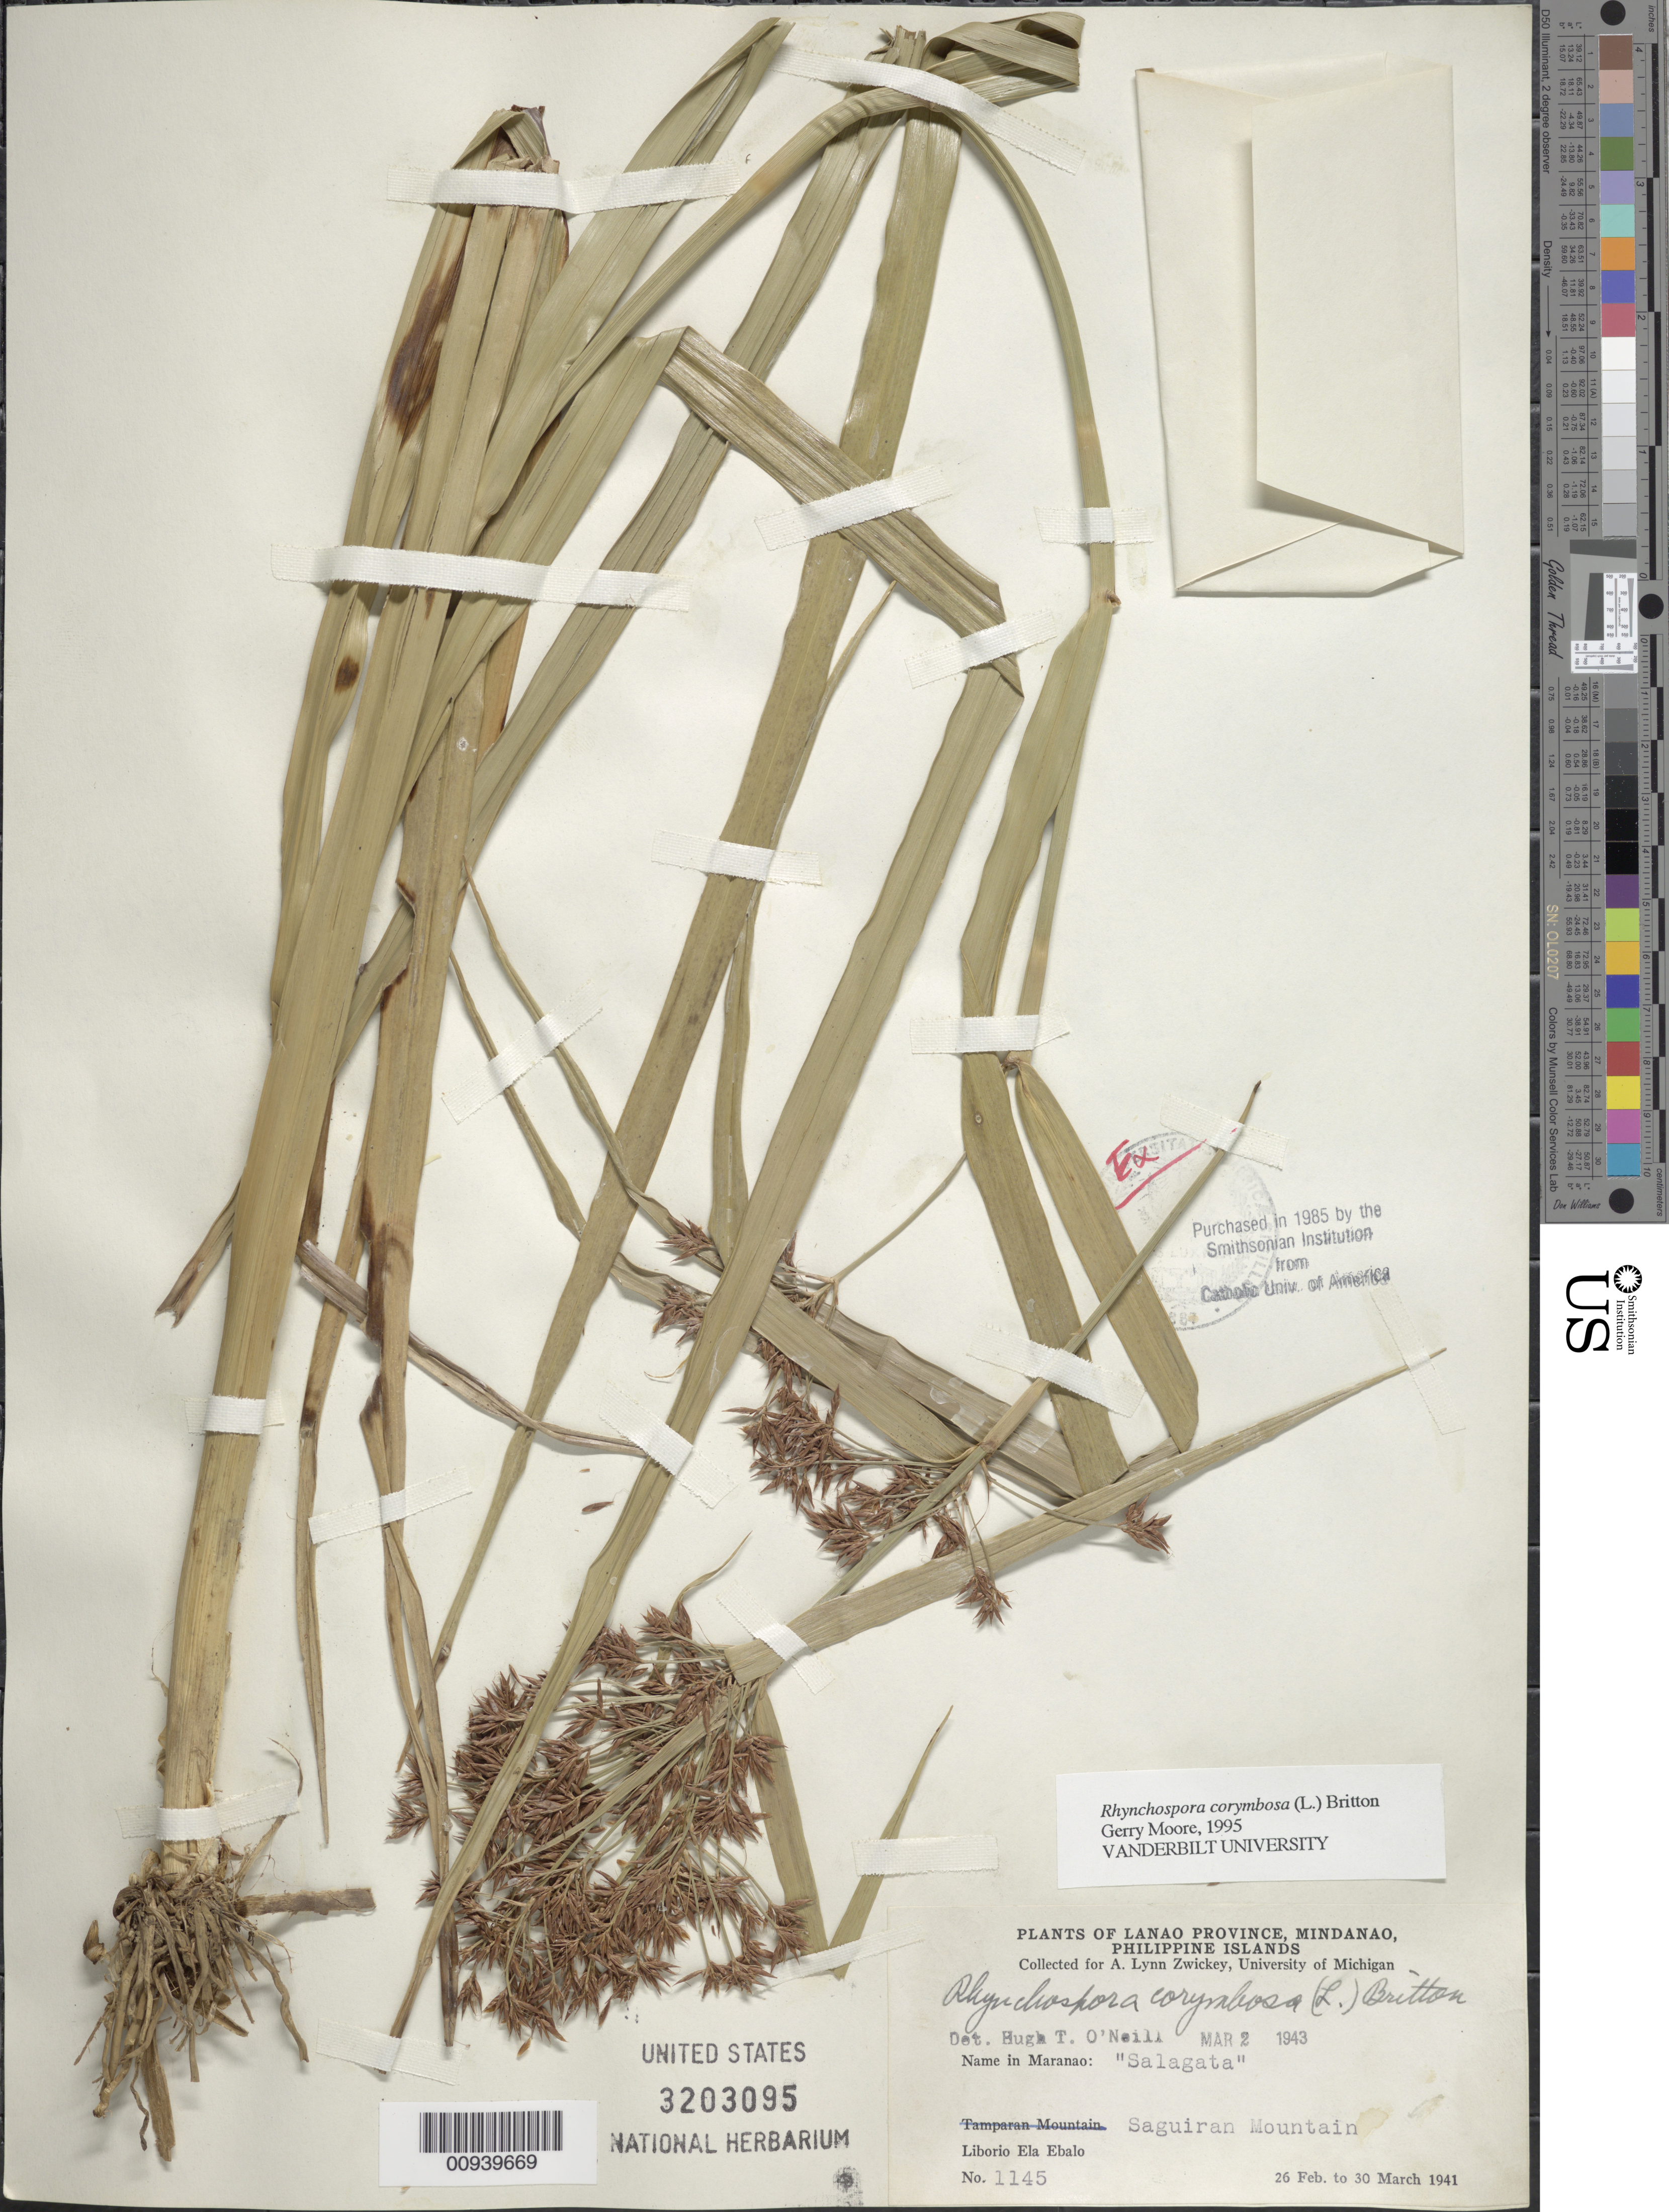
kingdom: Plantae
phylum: Tracheophyta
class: Liliopsida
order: Poales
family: Cyperaceae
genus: Rhynchospora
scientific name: Rhynchospora corymbosa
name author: (L.) Britton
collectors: L. Ebalo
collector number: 1145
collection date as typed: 26 Feb 1941 to 30 Mar 1941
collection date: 1941-02-26/1941-03-30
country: Philippines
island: Mindanao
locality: Lanao Province, Saguiran Mountain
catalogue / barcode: US 3203095